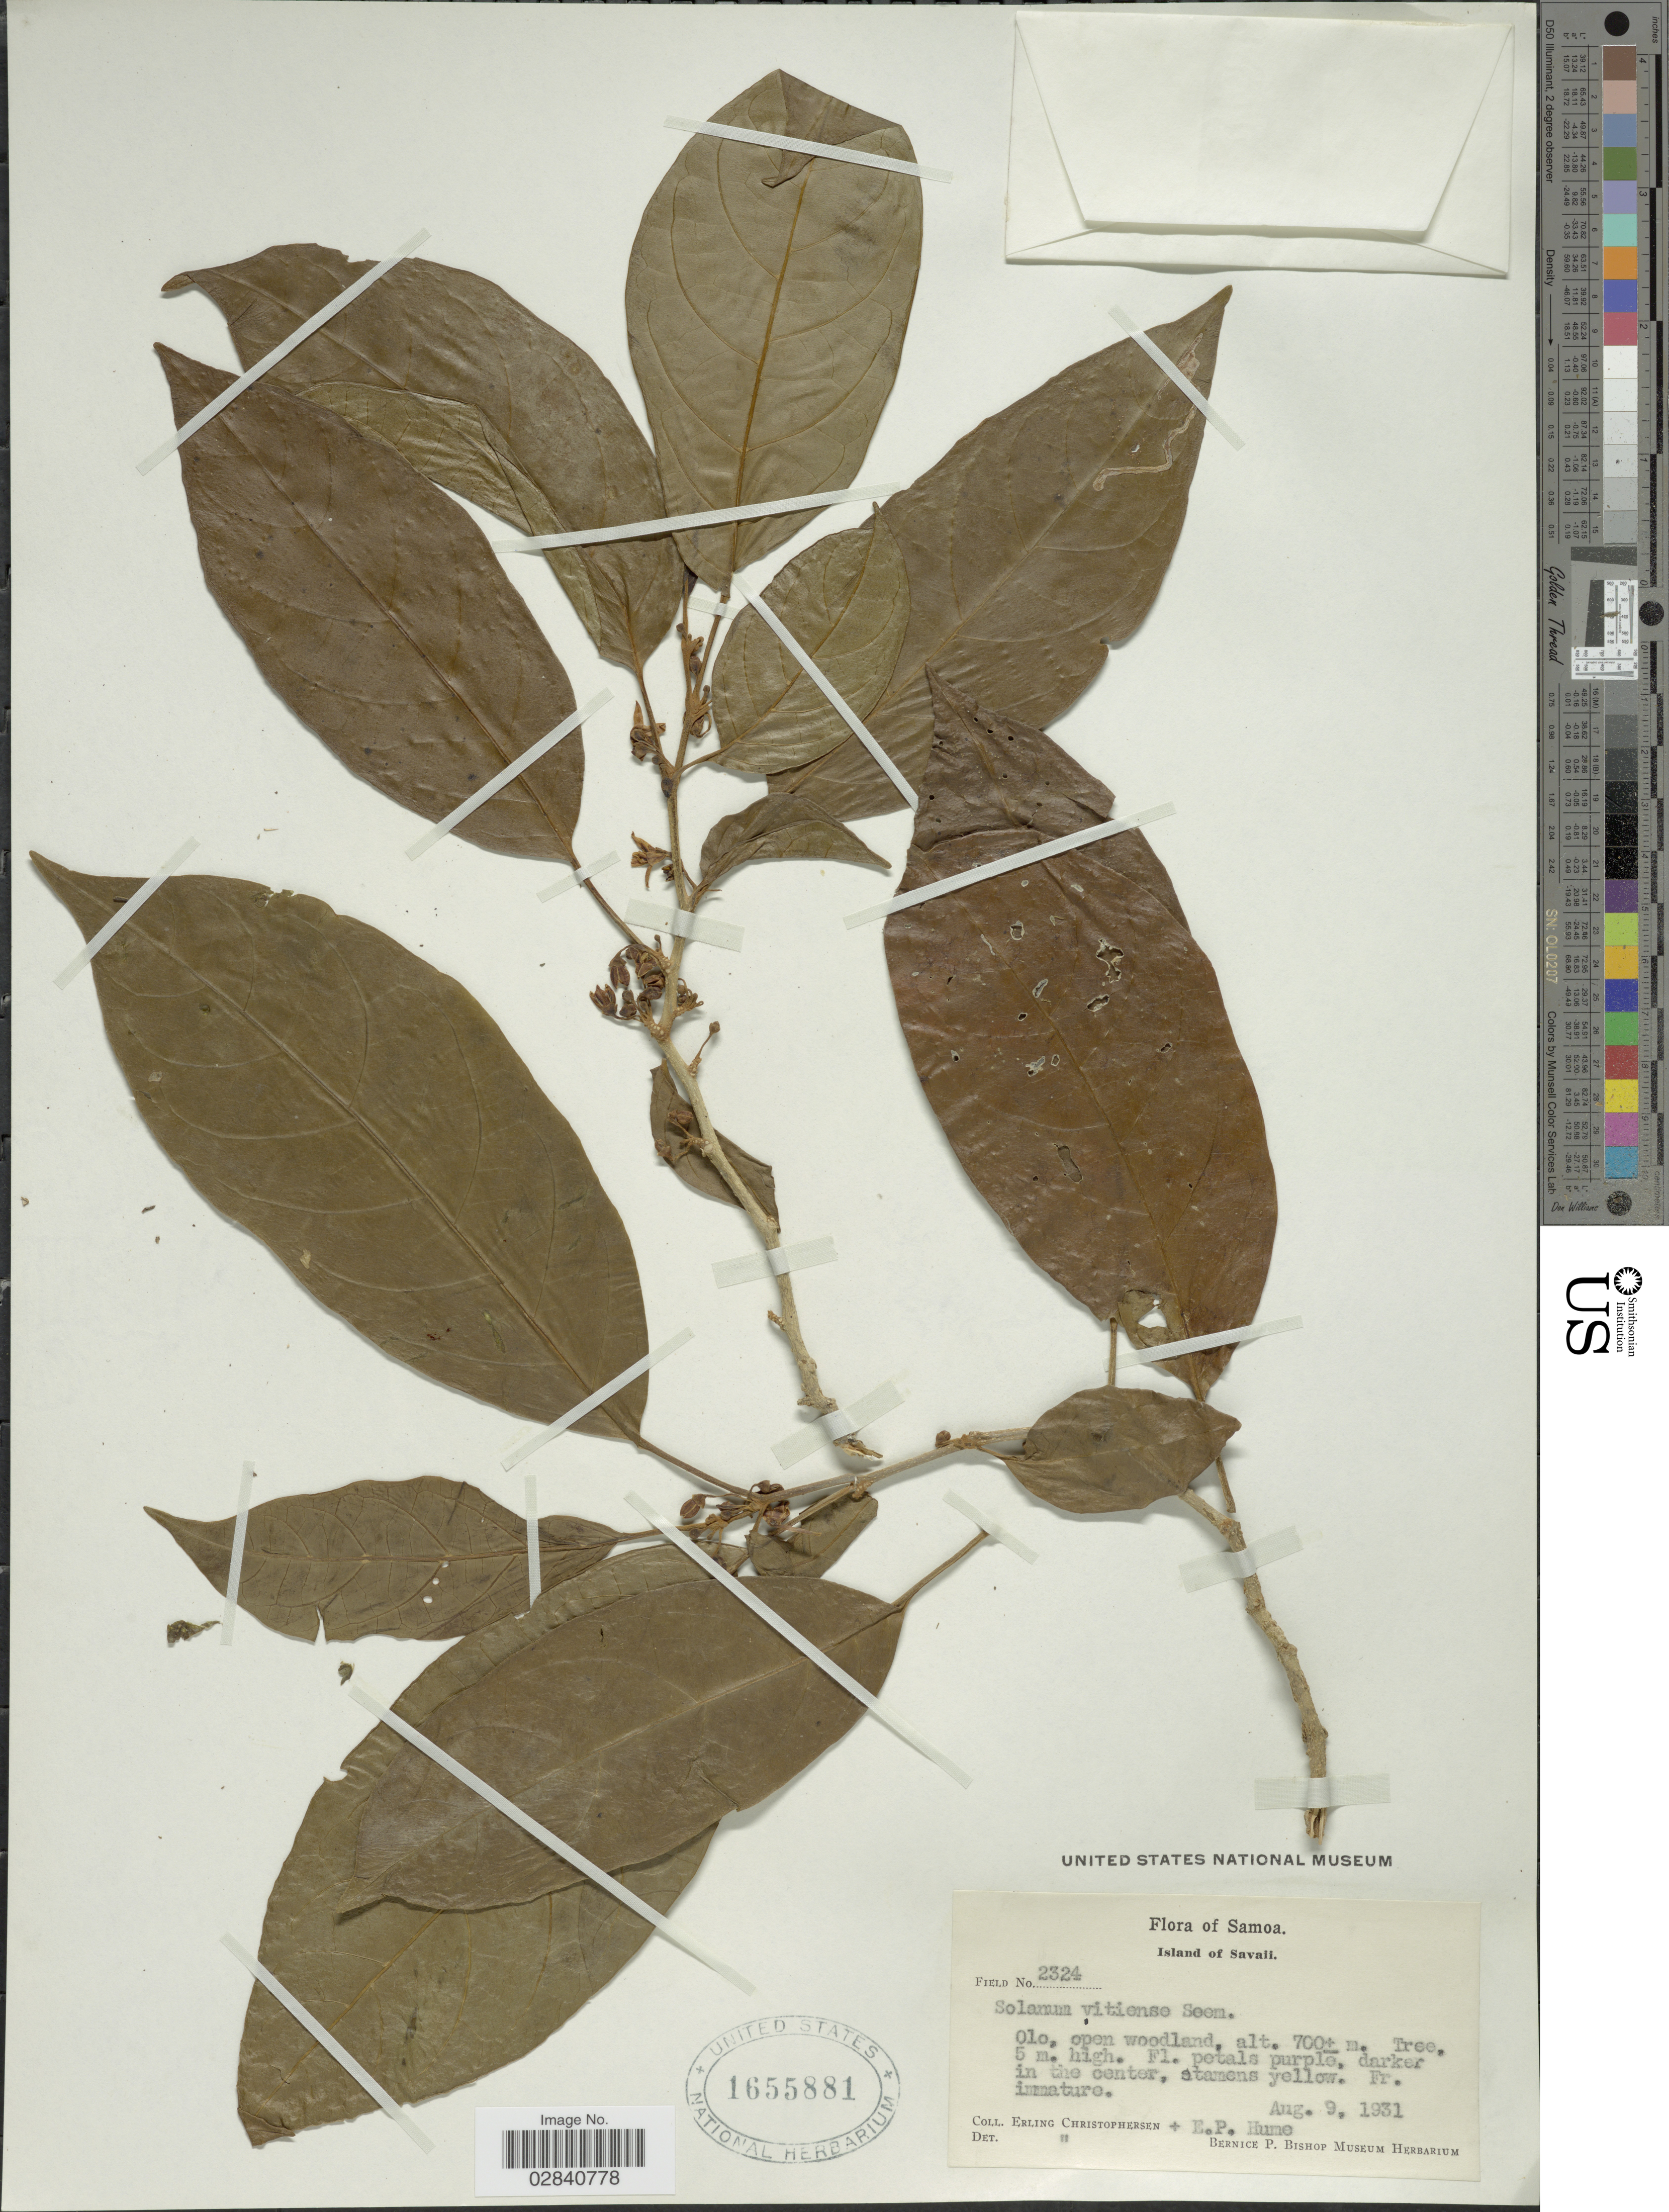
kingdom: Plantae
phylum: Tracheophyta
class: Magnoliopsida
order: Solanales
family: Solanaceae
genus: Lycianthes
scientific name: Lycianthes vitiensis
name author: (Seem.) A.R. Bean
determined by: Knapp, S. D.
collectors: E. Christophersen & E. P. Hume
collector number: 2324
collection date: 1931-08-09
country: Samoa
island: Savai'i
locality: Samoa. Island of Savaii. Olo, open woodland.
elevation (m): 700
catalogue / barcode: US 1655881